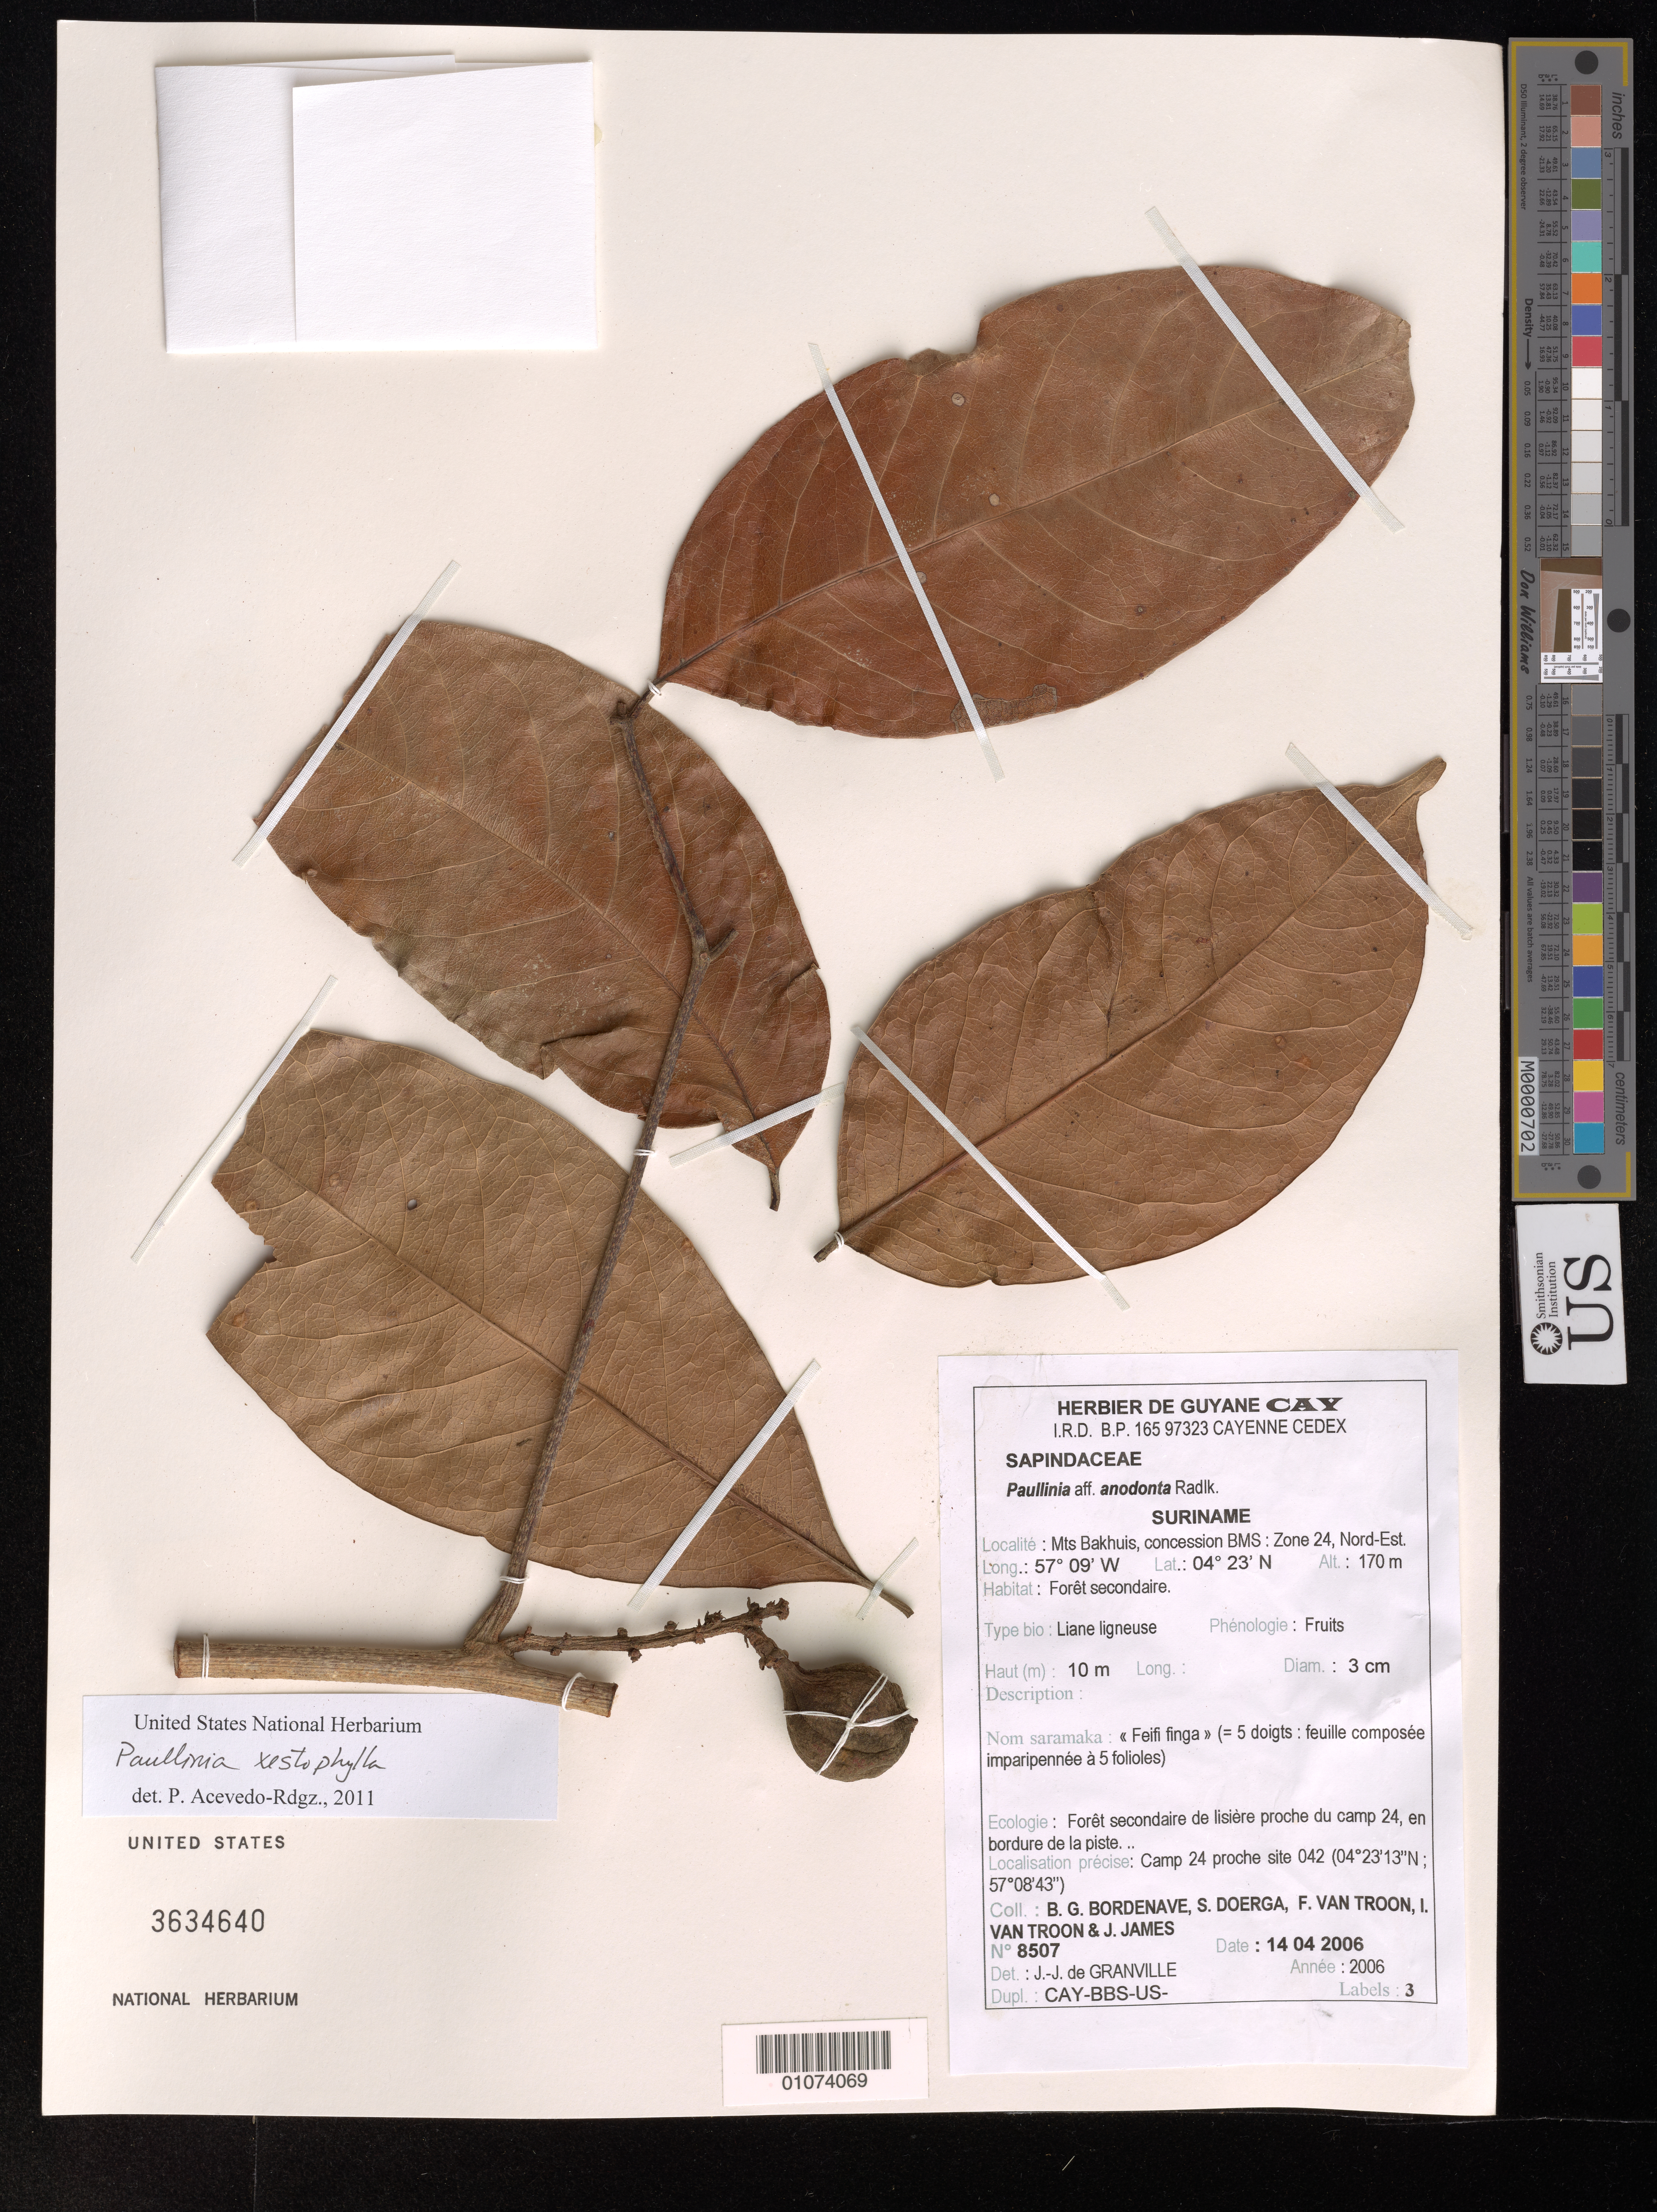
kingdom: Plantae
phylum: Tracheophyta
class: Magnoliopsida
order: Sapindales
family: Sapindaceae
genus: Paullinia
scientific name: Paullinia xestophylla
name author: Radlk.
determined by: Acevedo-Rodríguez, P., (BOT), Smithsonian Institution - National Museum of Natural History (UNITED STATES)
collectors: B. Bordenave, S. Doerga, F. Van Troon, I. van Troon & J. James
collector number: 8507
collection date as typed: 14-Apr-06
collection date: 2006-04-14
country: Suriname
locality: Mts Bakhuis, concession BMS: Zone 24, nord-est. Camp 24 proce site 42 (4º23'13"N; 57º8'43")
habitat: Foret secondaire de lisiere proche du camp 24, en bordure de la piste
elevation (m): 170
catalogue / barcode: US 3634640